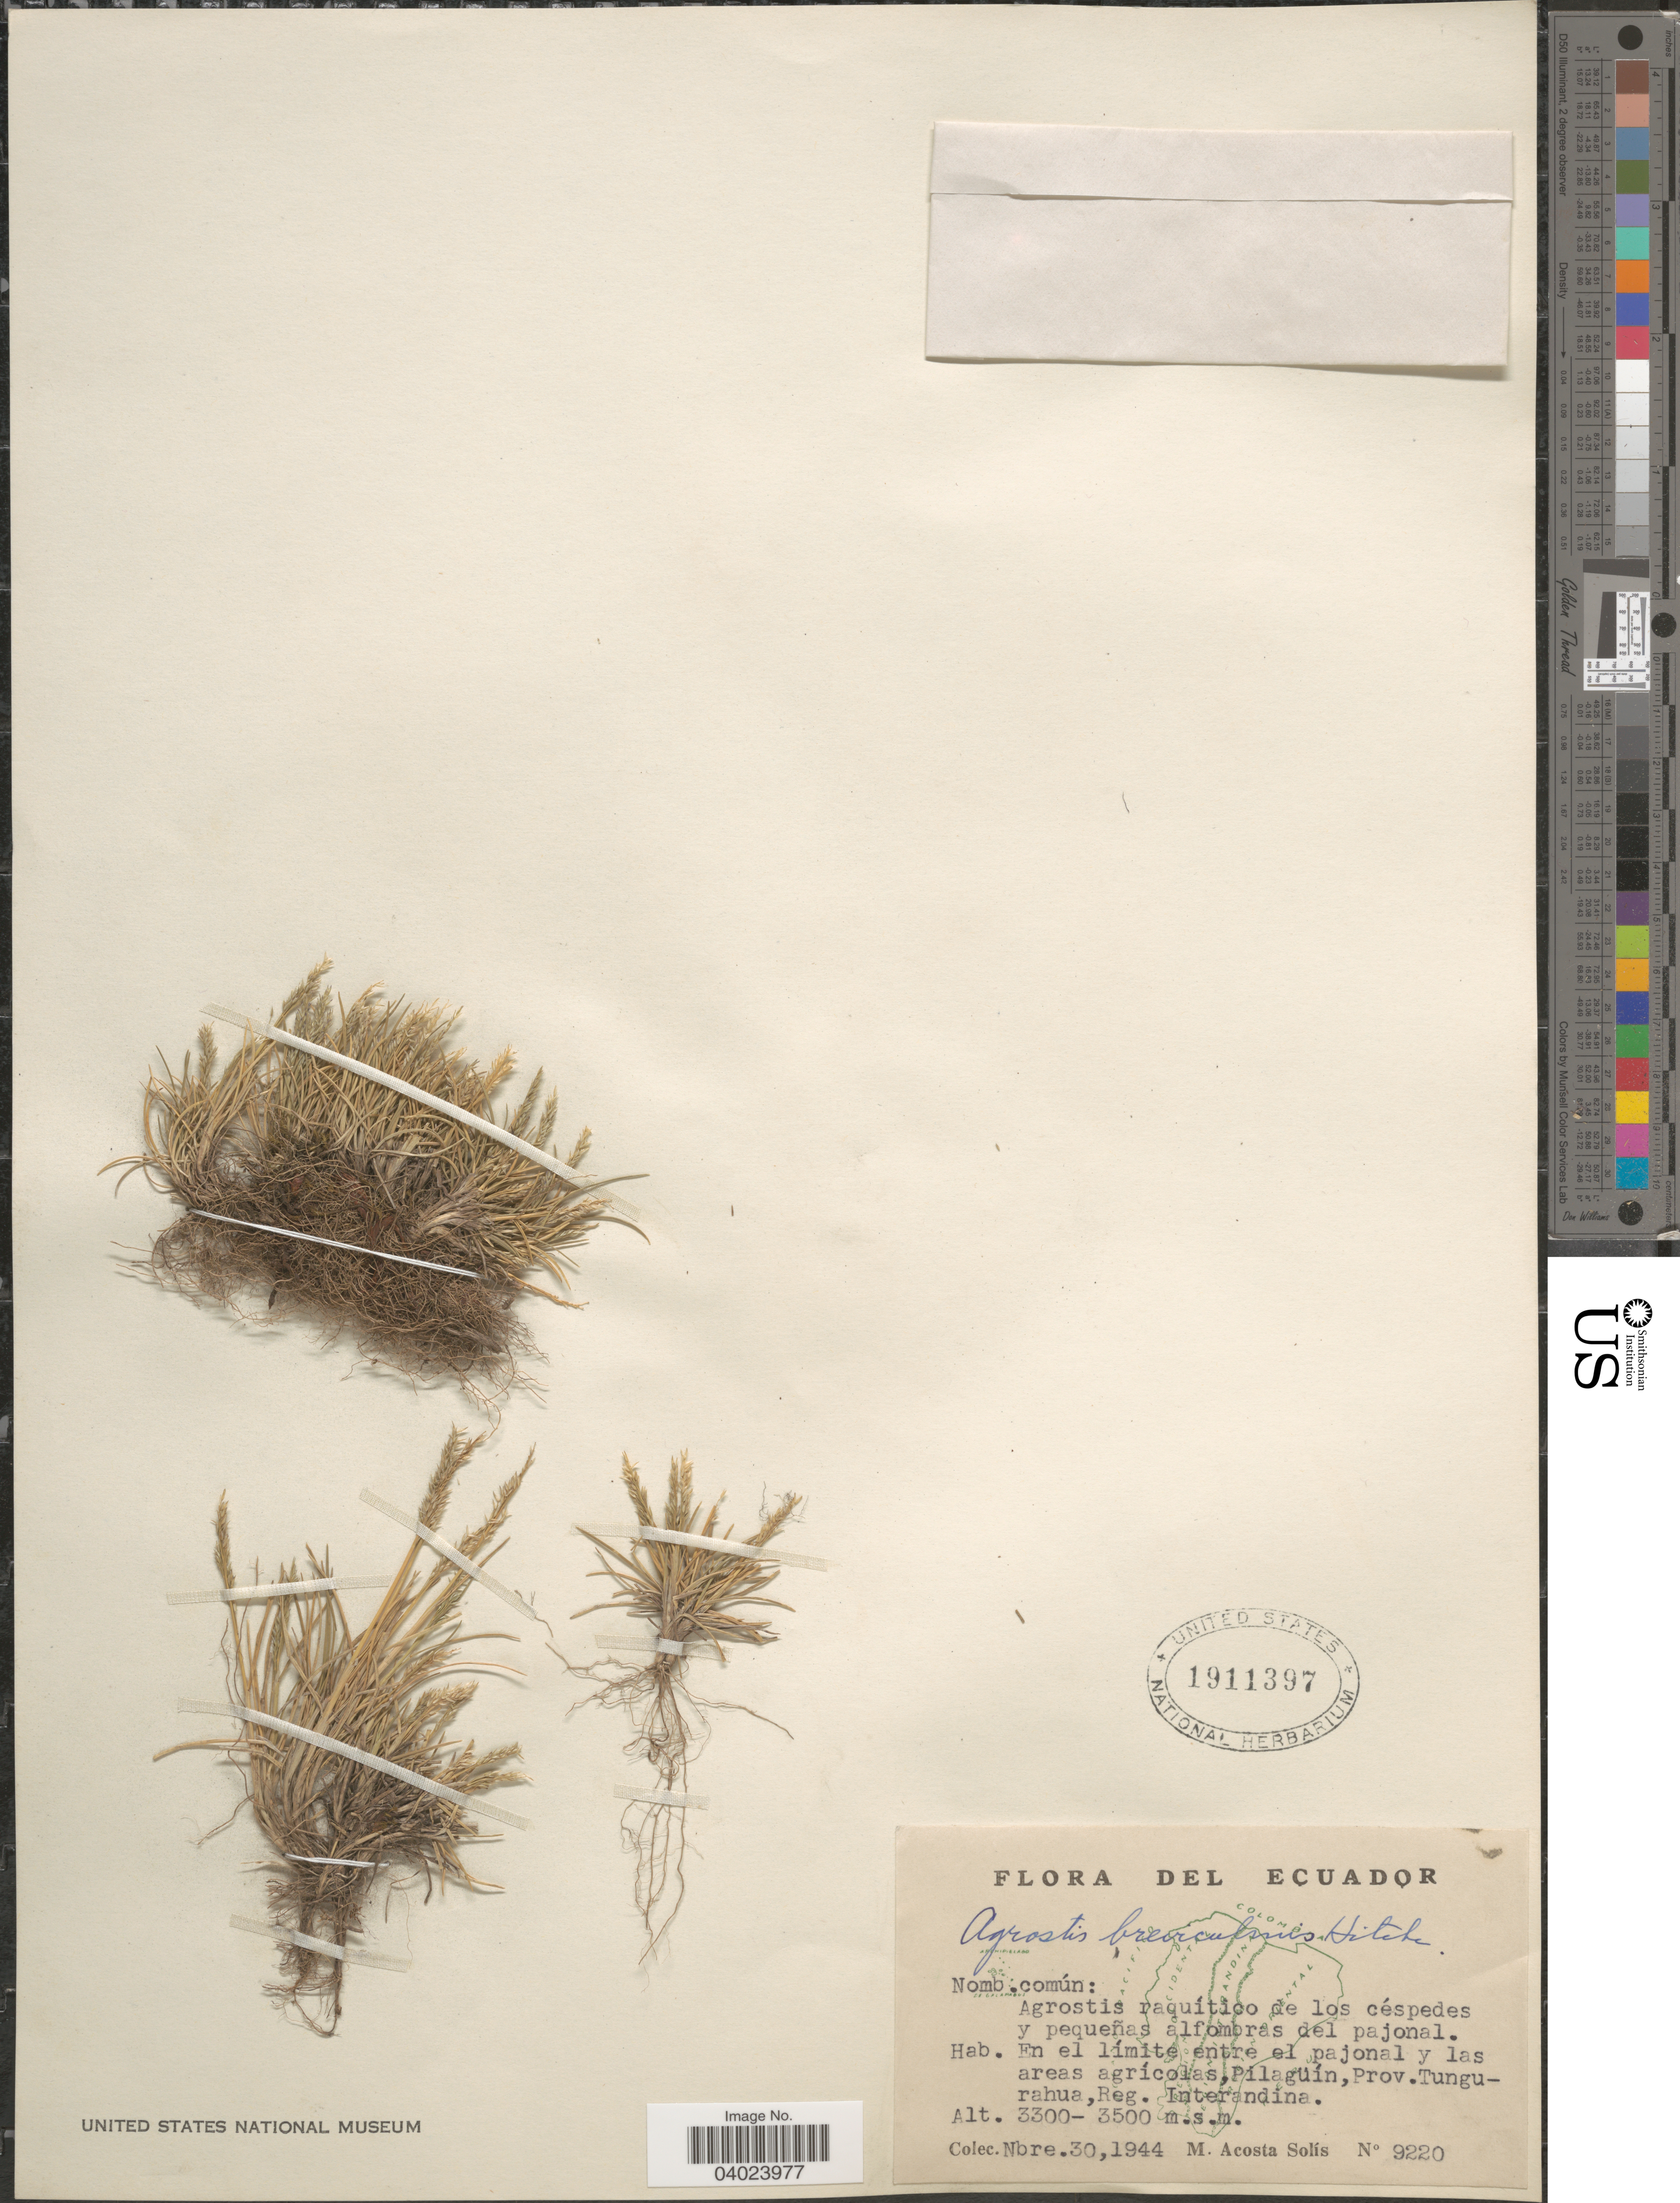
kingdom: Plantae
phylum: Tracheophyta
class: Liliopsida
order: Poales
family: Poaceae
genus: Agrostis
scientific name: Agrostis breviculmis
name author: Hitchc.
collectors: M. Acosta Solis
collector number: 9220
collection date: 1944-11-30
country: Ecuador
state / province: Tungurahua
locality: En el límite entre el pajonal y las areas agrícolas, Pilaguín, Reg. Interandina.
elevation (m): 3300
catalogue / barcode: US 1911397